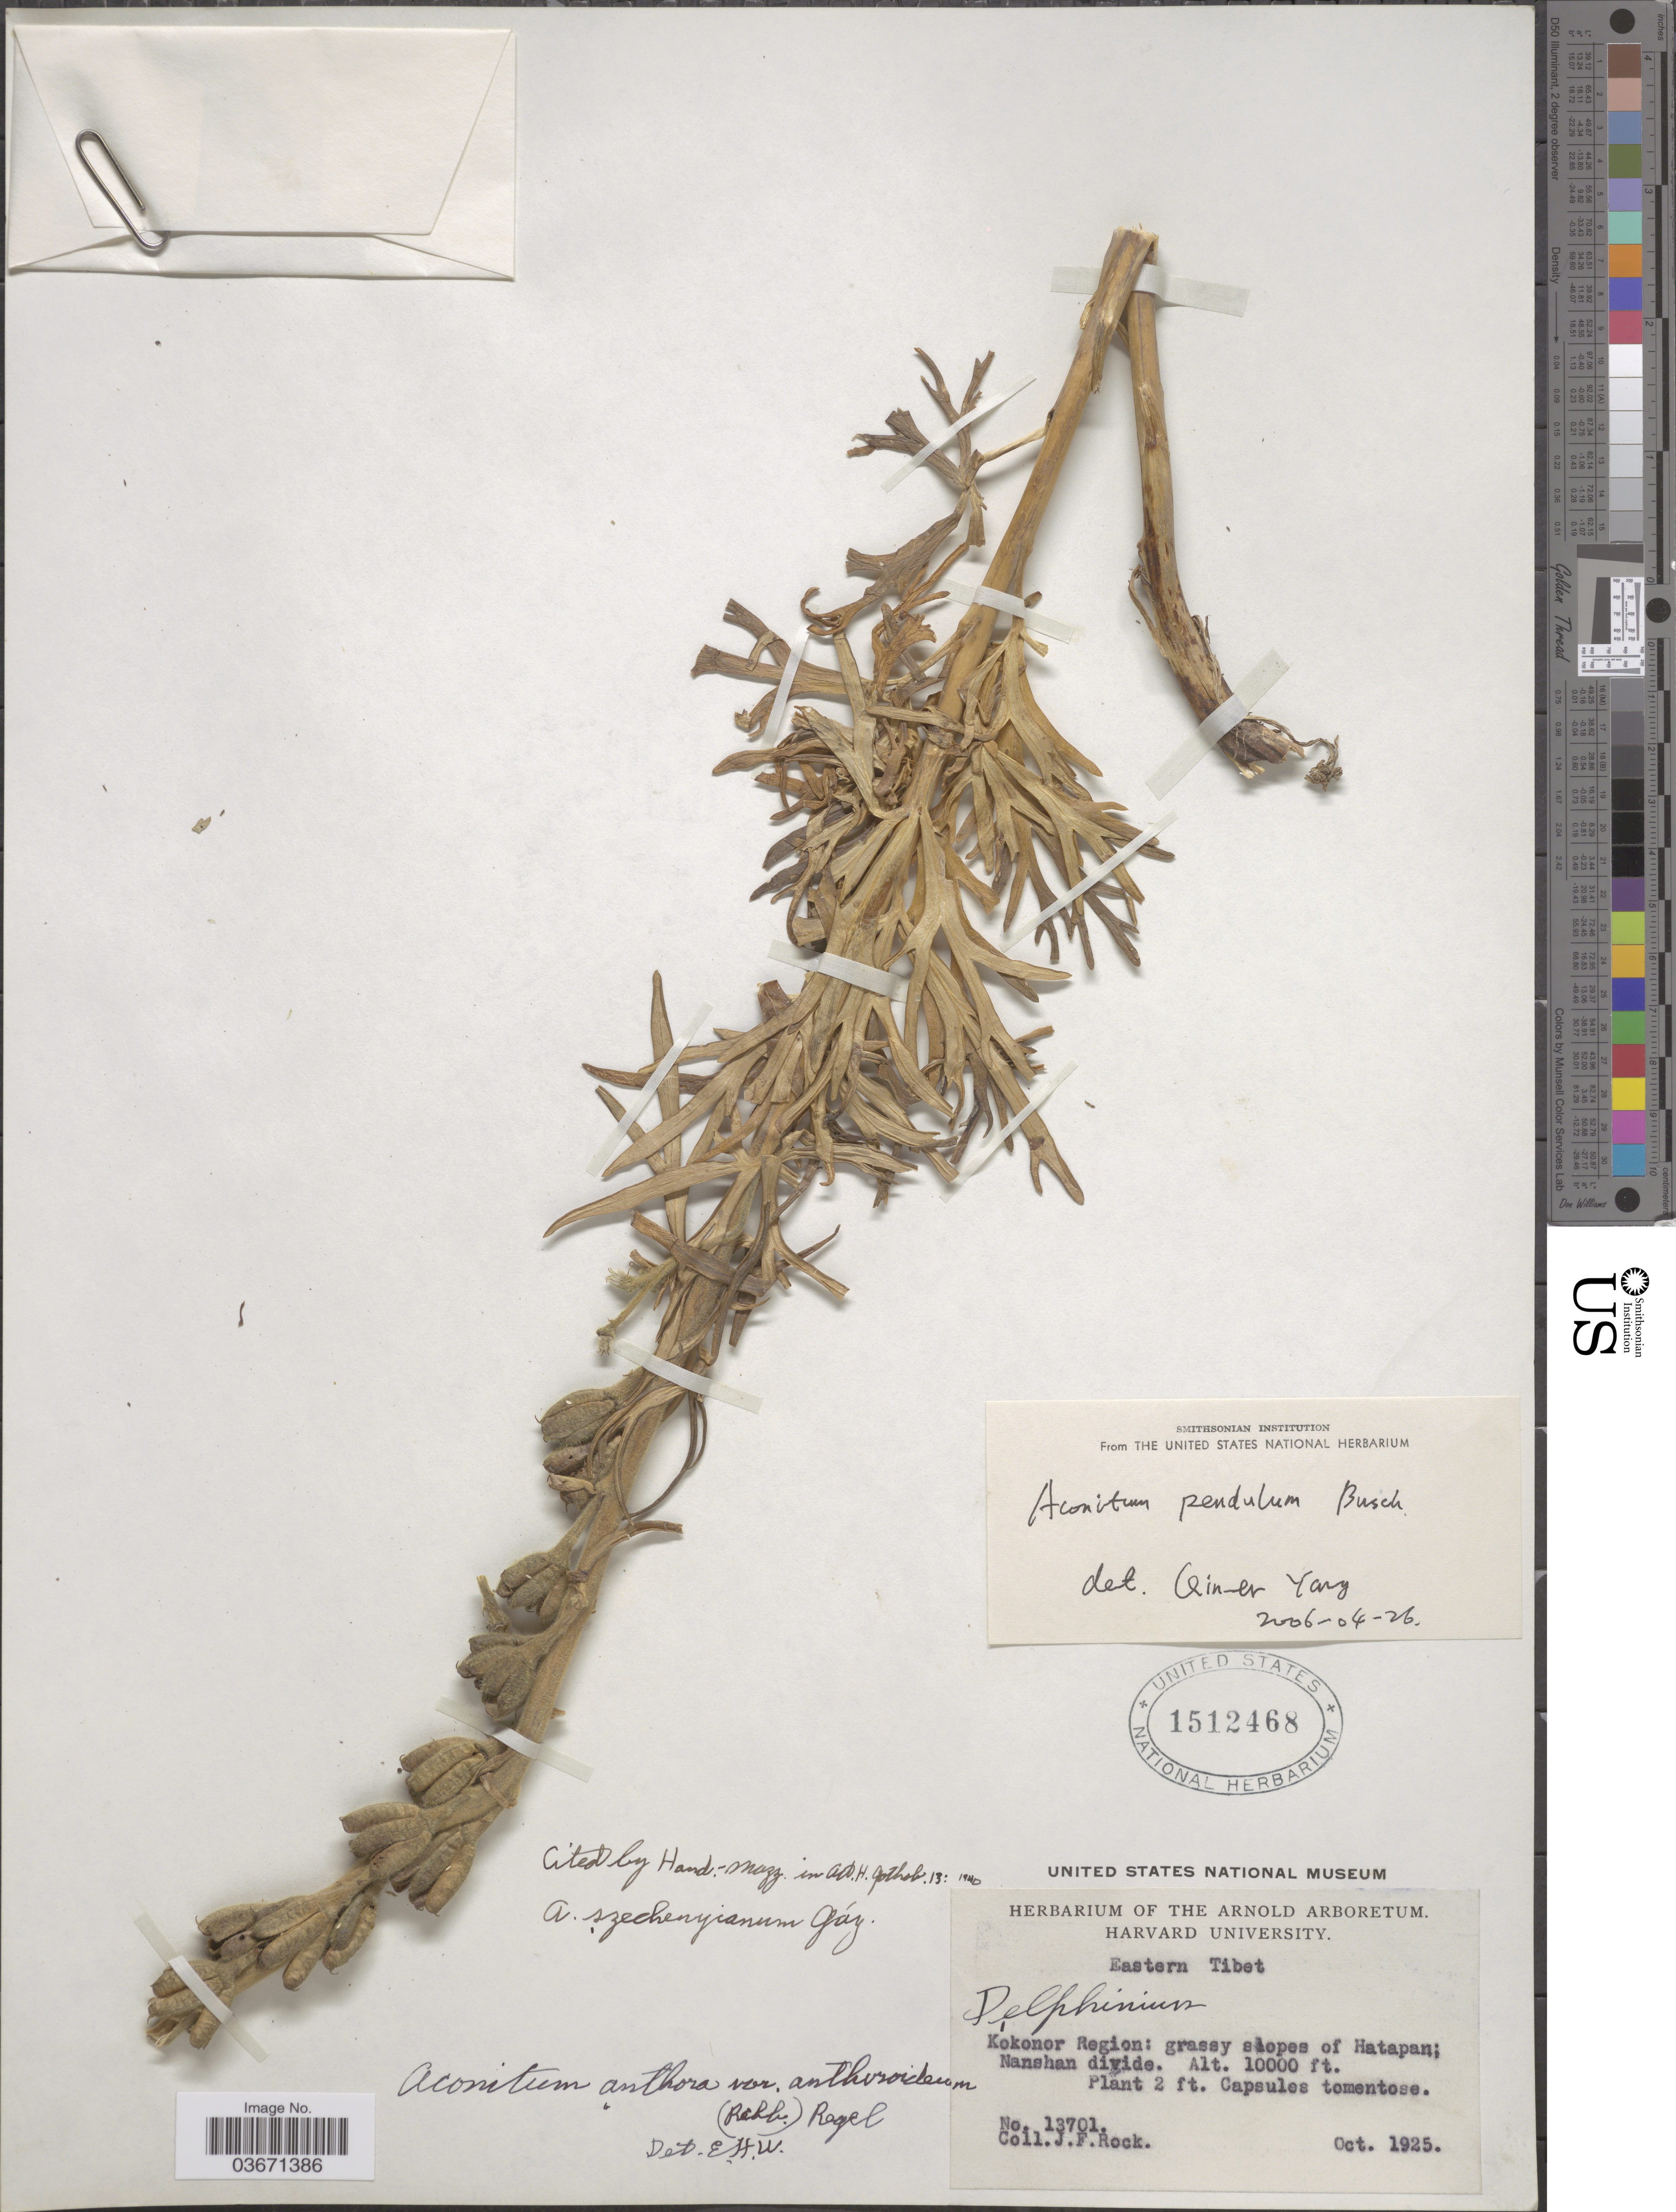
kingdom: Plantae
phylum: Tracheophyta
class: Magnoliopsida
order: Ranunculales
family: Ranunculaceae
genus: Aconitum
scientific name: Aconitum pendulum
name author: Busch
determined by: Yang, Q. E.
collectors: J. Rock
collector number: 13701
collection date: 1925-10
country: China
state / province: Xizang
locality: Eastern Tibet. Kokonor Region: grassy slopes of Hatapan; Nanshan divide.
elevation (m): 3048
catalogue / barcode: US 1512468